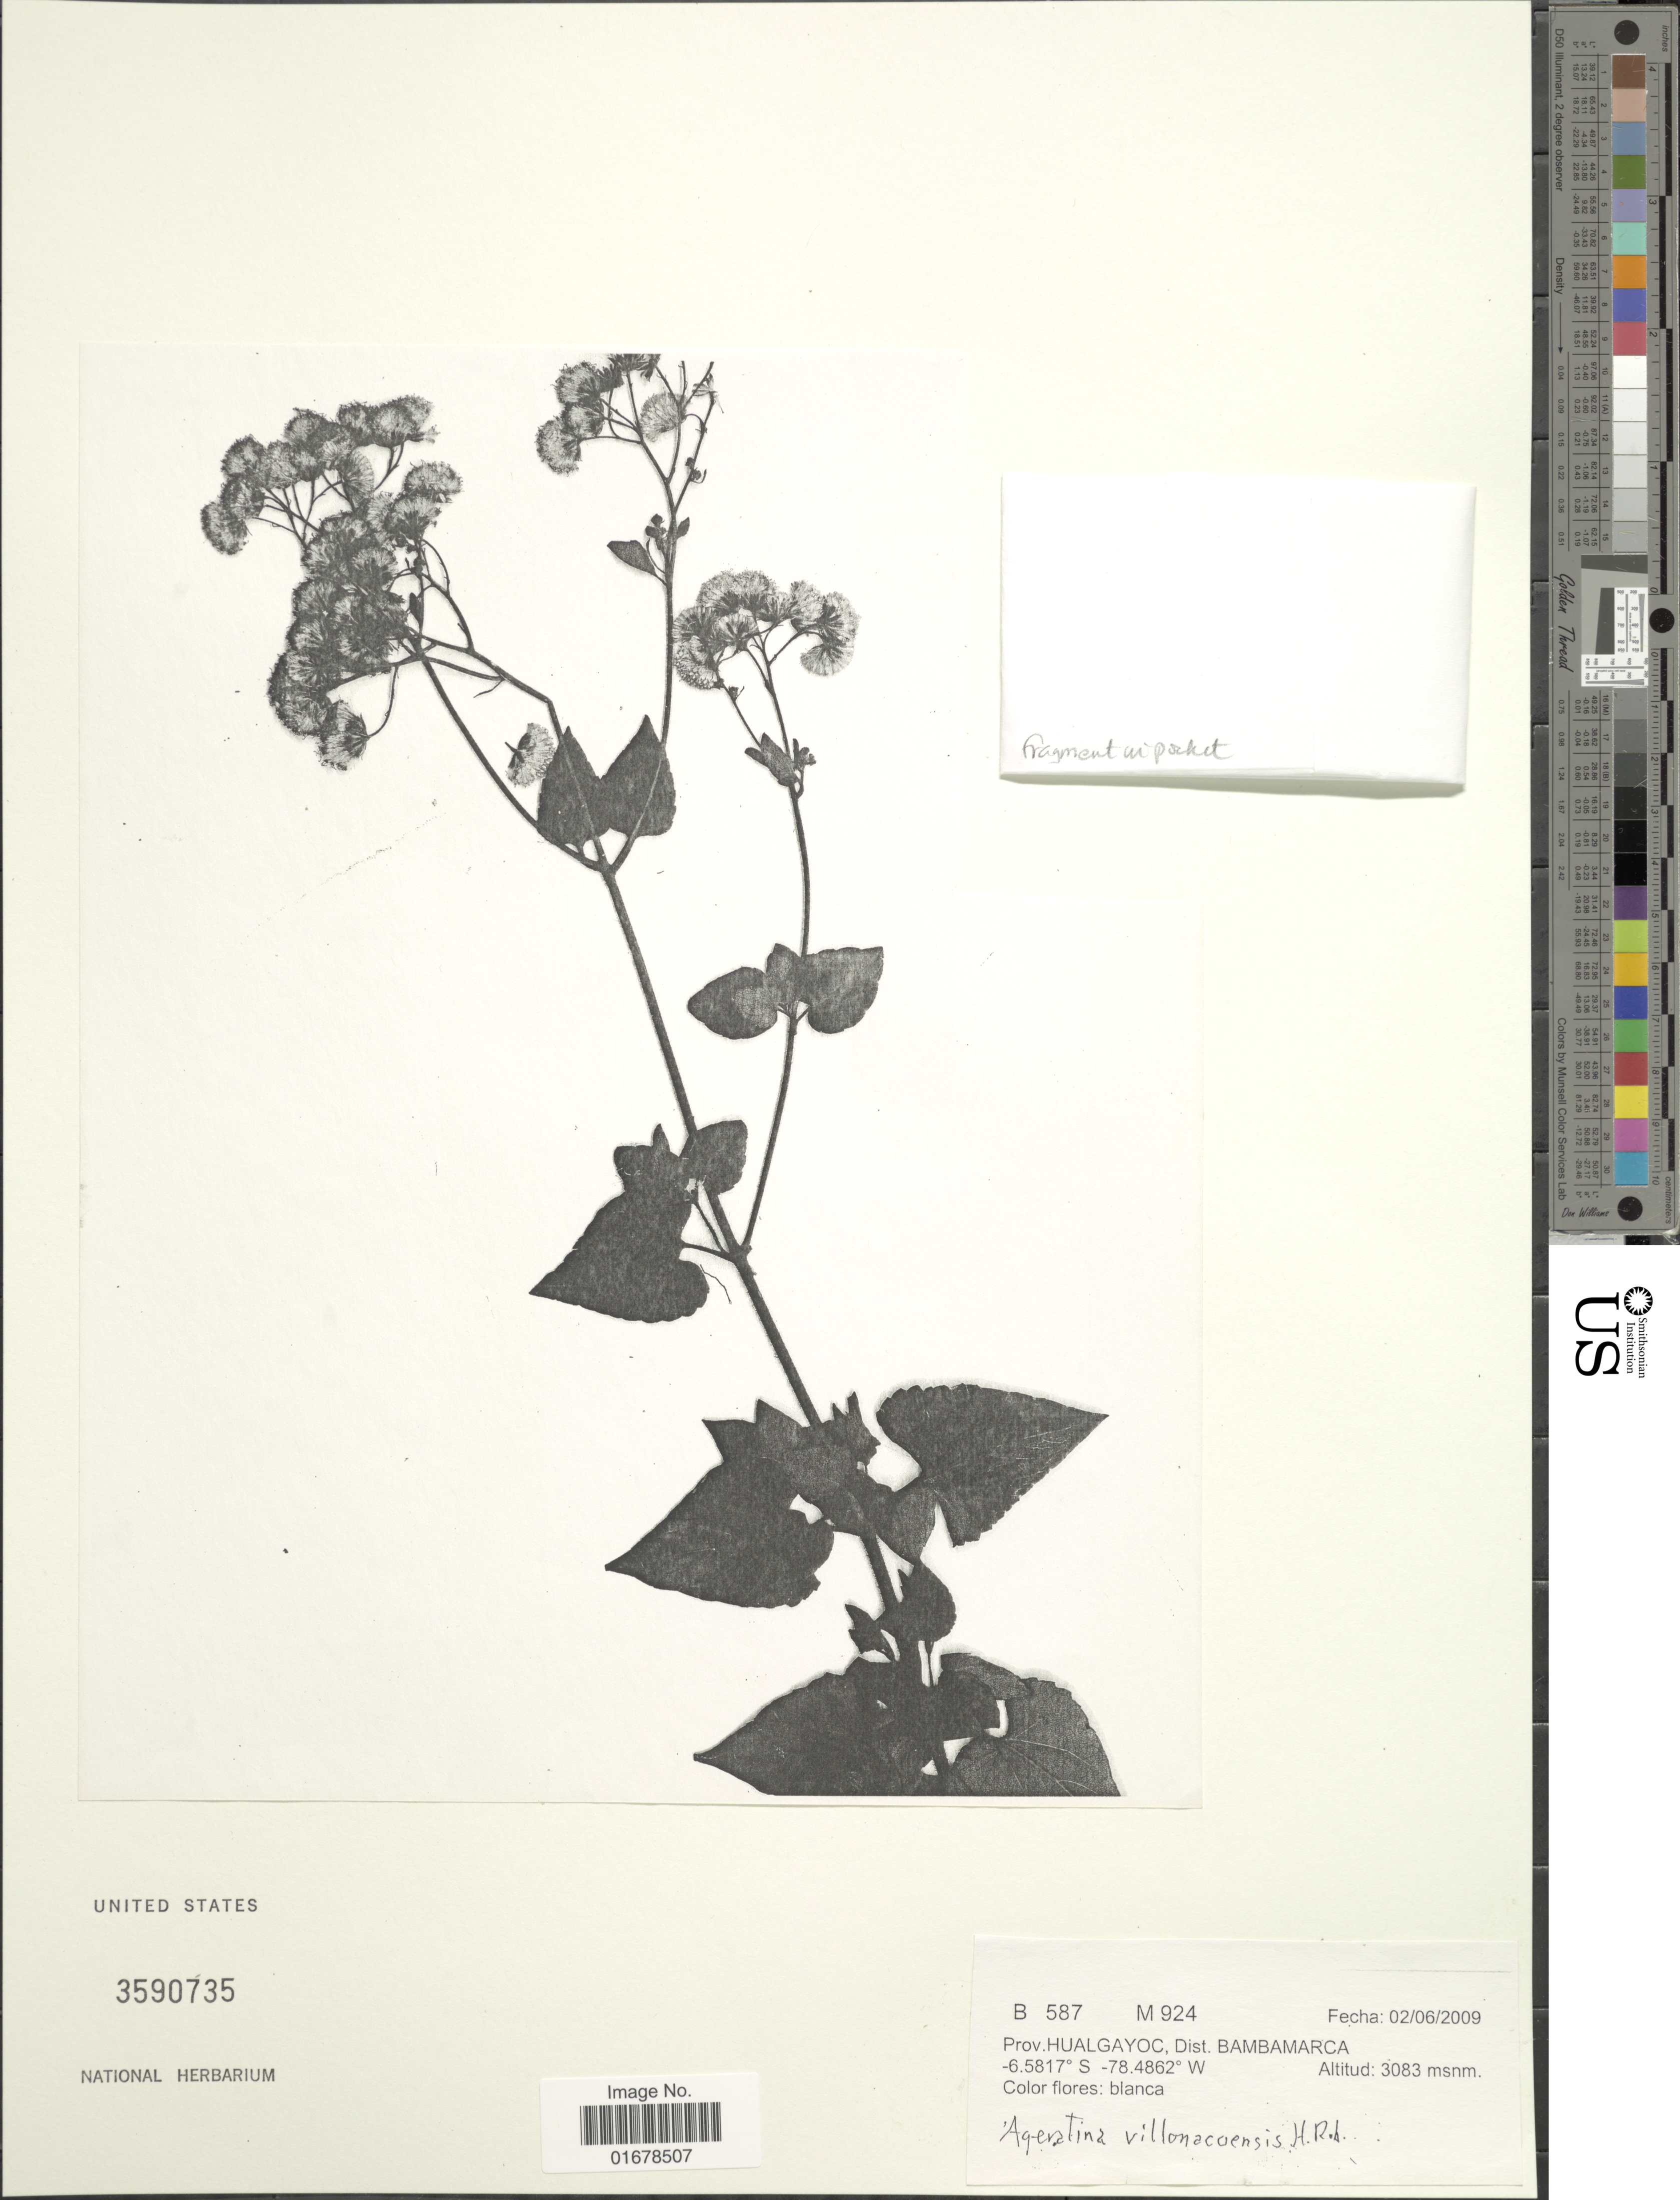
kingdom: Plantae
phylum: Tracheophyta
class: Magnoliopsida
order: Asterales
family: Asteraceae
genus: Ageratina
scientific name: Ageratina villonacoensis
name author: H. Rob.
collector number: B 587/ M924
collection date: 2009-06-02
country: Peru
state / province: Cajamarca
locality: Prov. Hualgayoc, Dist. Bambamarca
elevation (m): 3083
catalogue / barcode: US 3590735